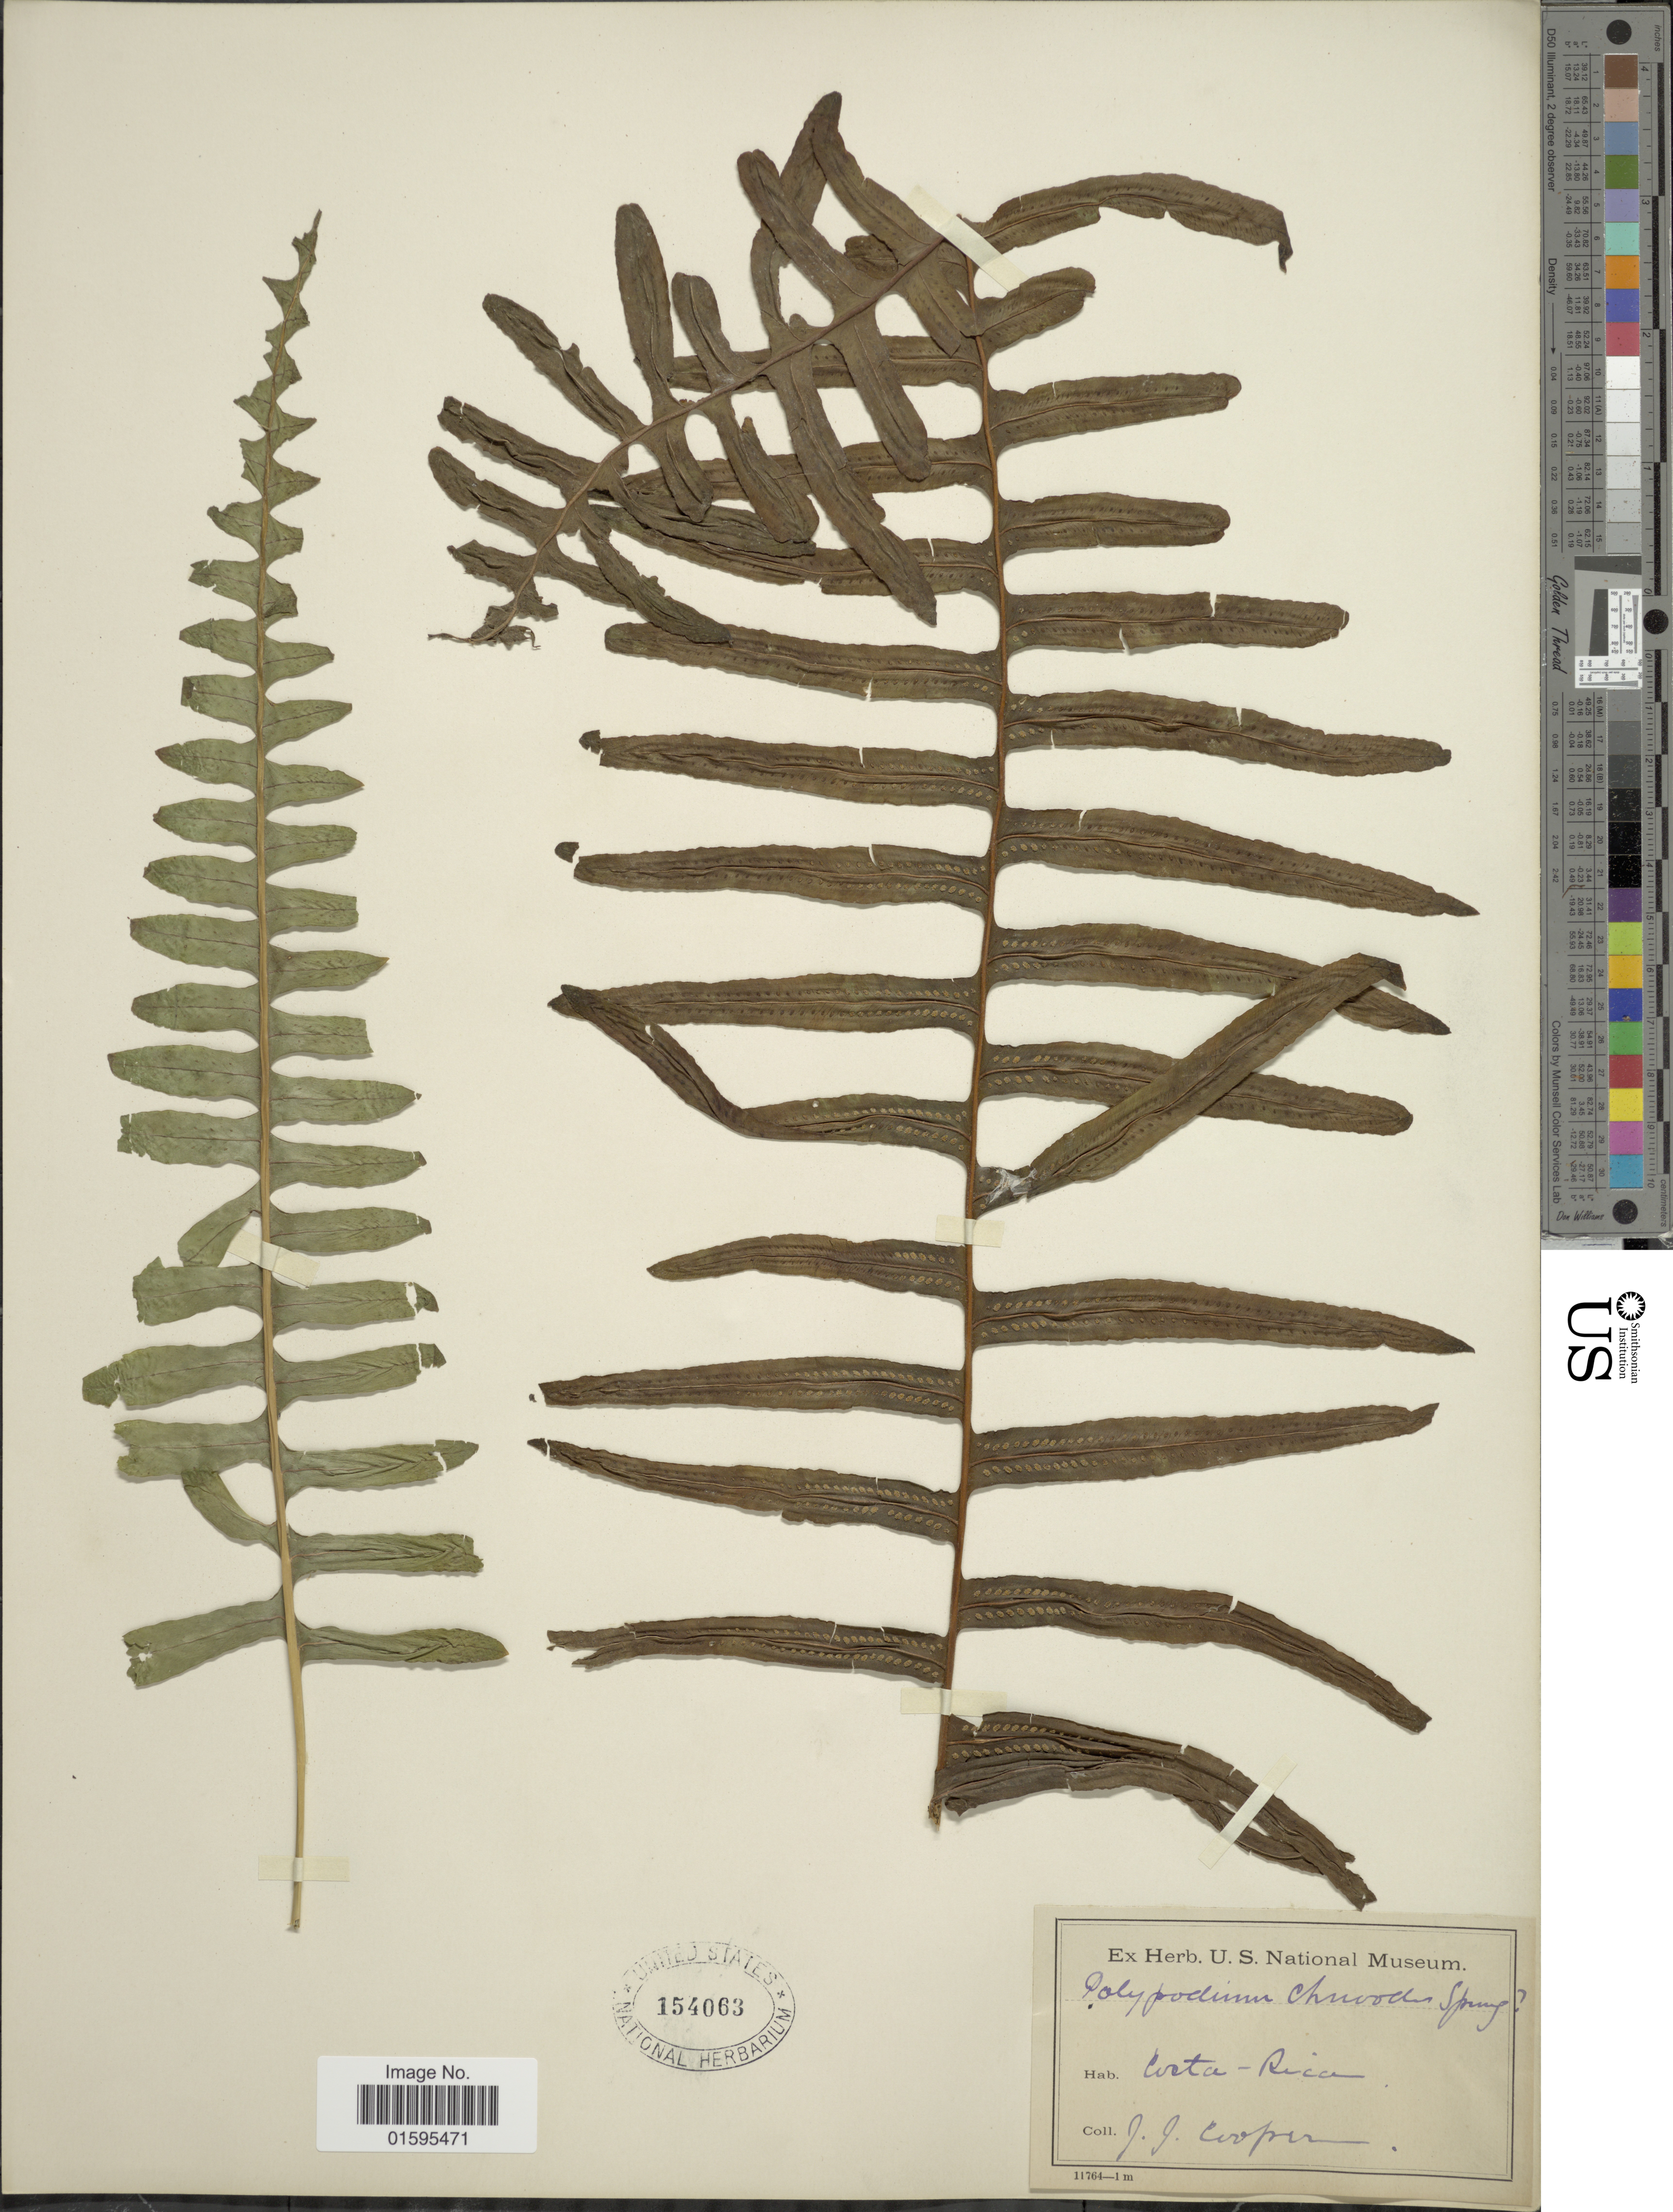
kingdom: Plantae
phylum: Tracheophyta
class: Polypodiopsida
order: Polypodiales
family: Polypodiaceae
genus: Polypodium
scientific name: Polypodium plectolepidioides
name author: Rosenst.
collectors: J. J. Cooper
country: Costa Rica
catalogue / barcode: US 154063